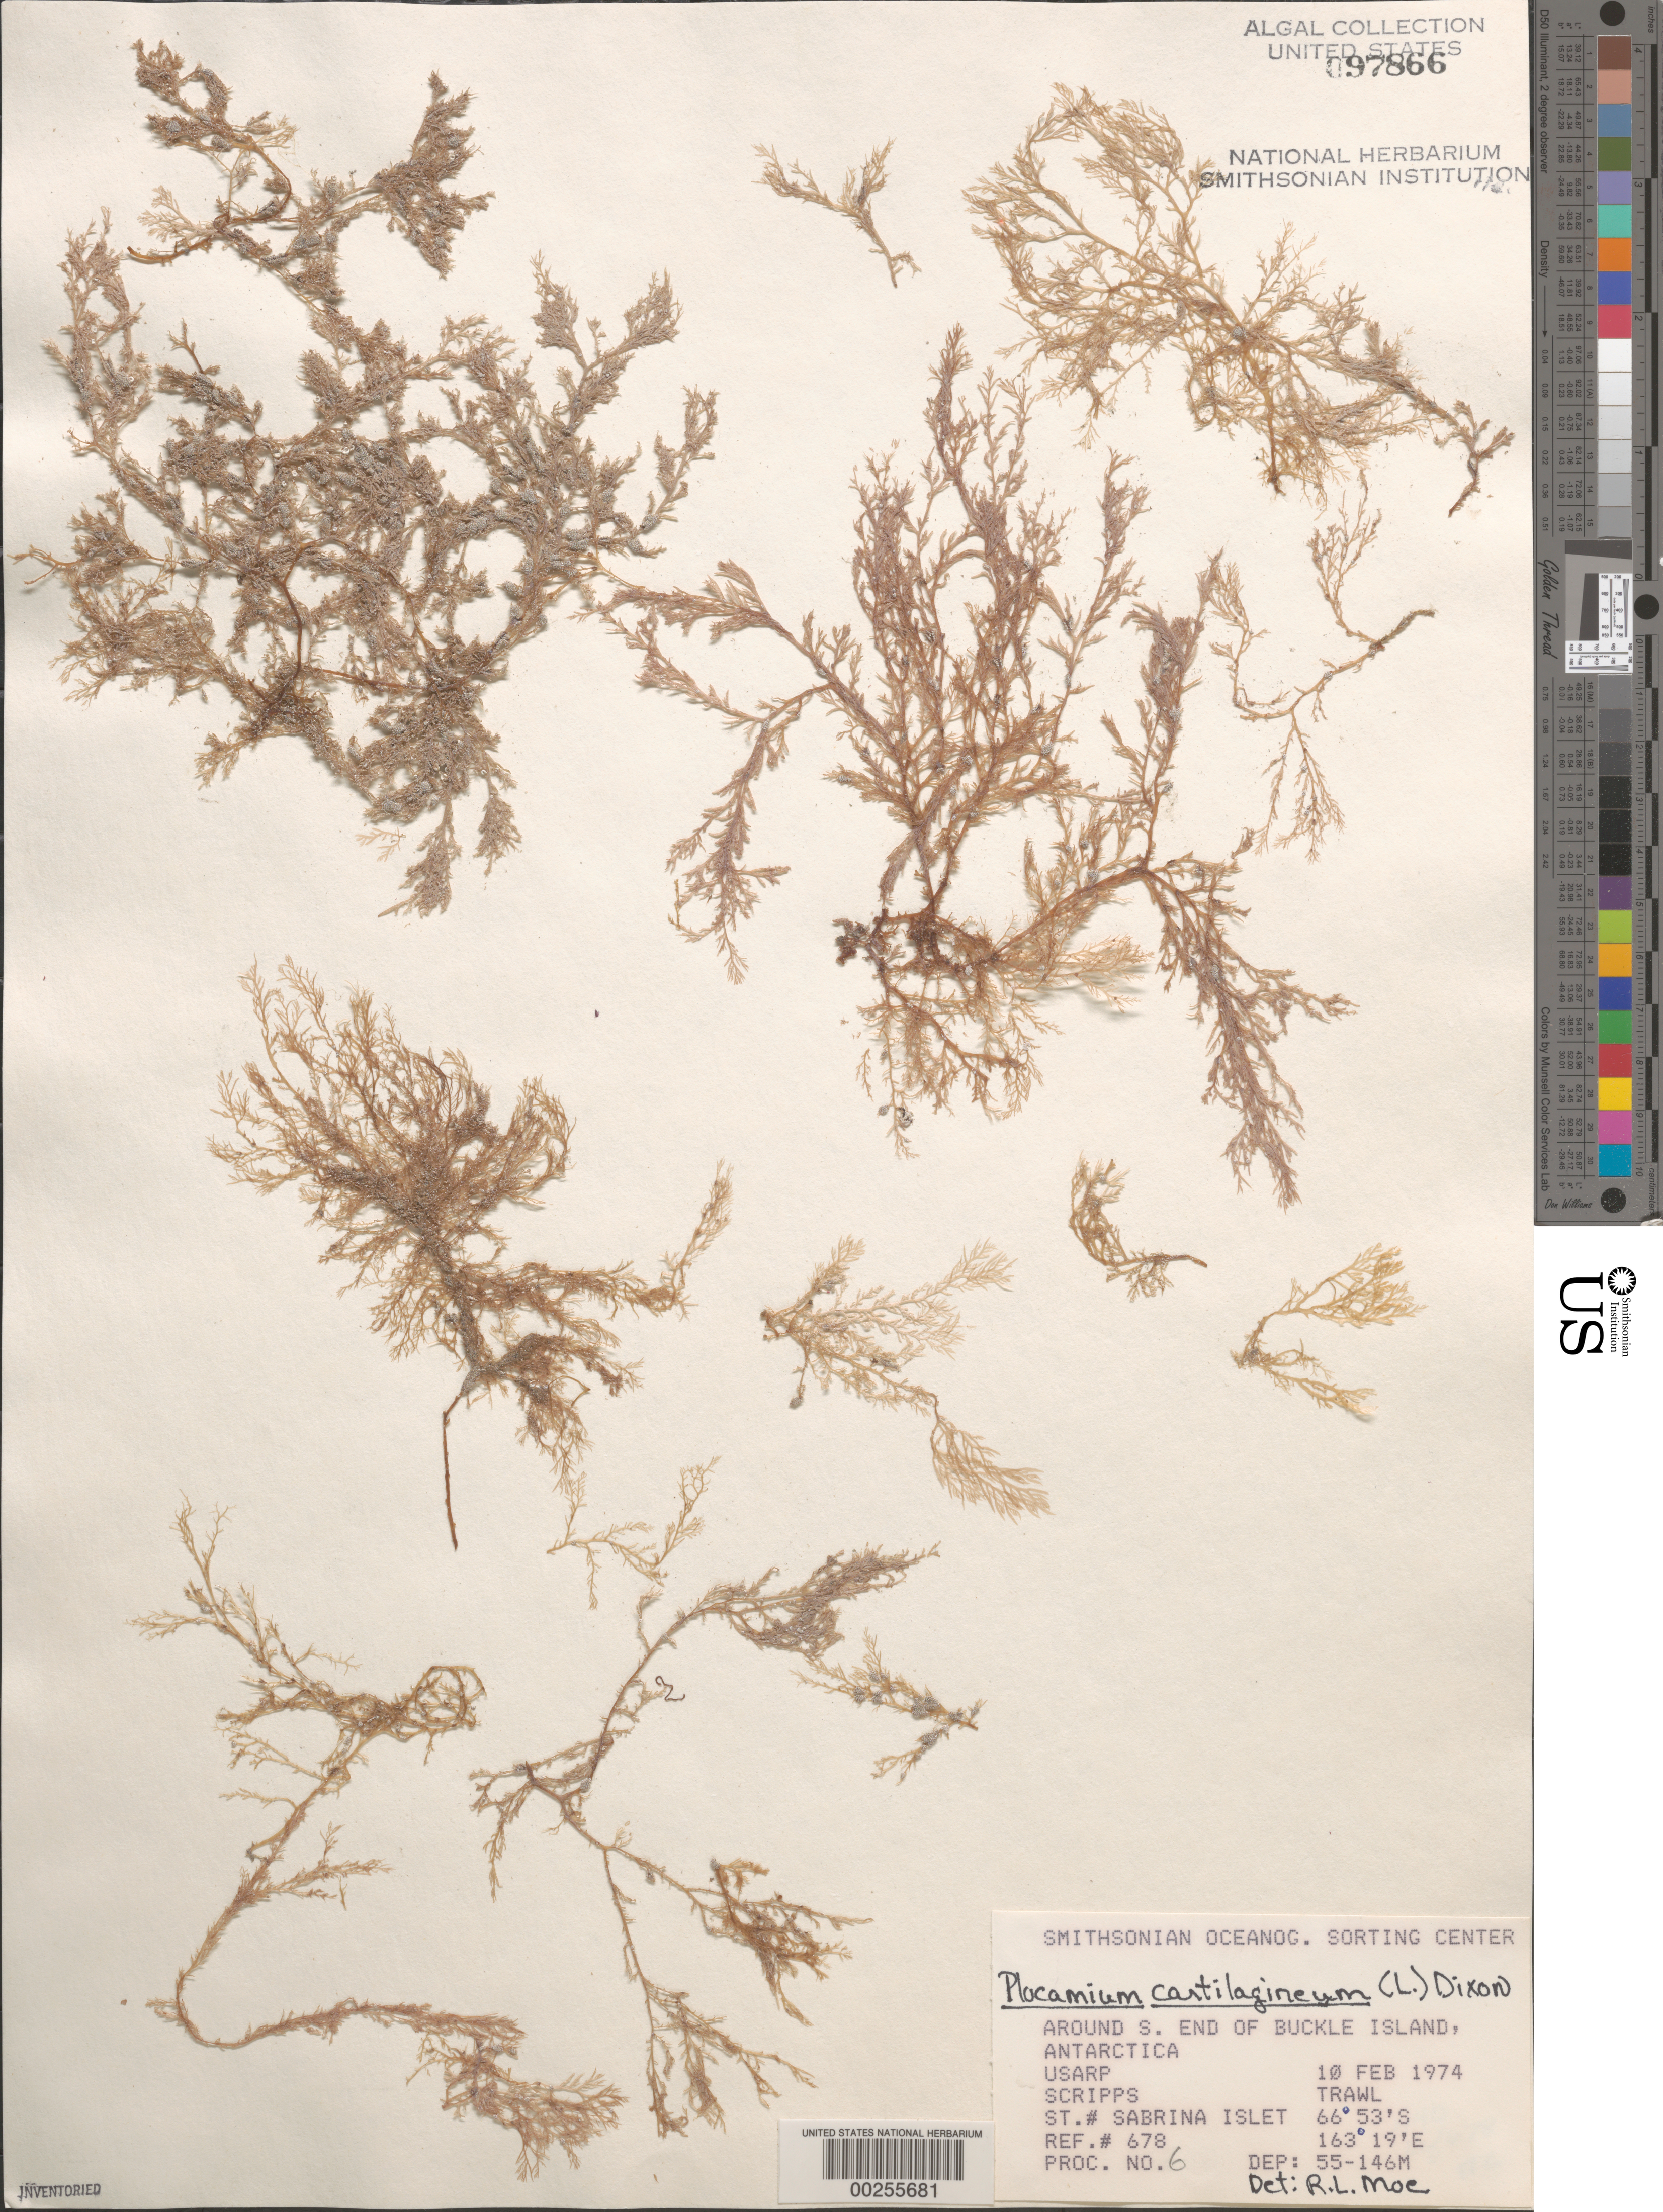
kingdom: Plantae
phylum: Rhodophyta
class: Florideophyceae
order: Plocamiales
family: Plocamiaceae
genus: Plocamium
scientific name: Plocamium cartilagineum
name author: (L.) P.S. Dixon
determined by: Moe, R. L.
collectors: Scripps Institution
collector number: Station Sabrina Islet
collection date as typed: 10 Feb 1974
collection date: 1974-02-10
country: Antarctica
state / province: Ross Dependency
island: Buckle Island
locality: South end of island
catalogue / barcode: US 97866